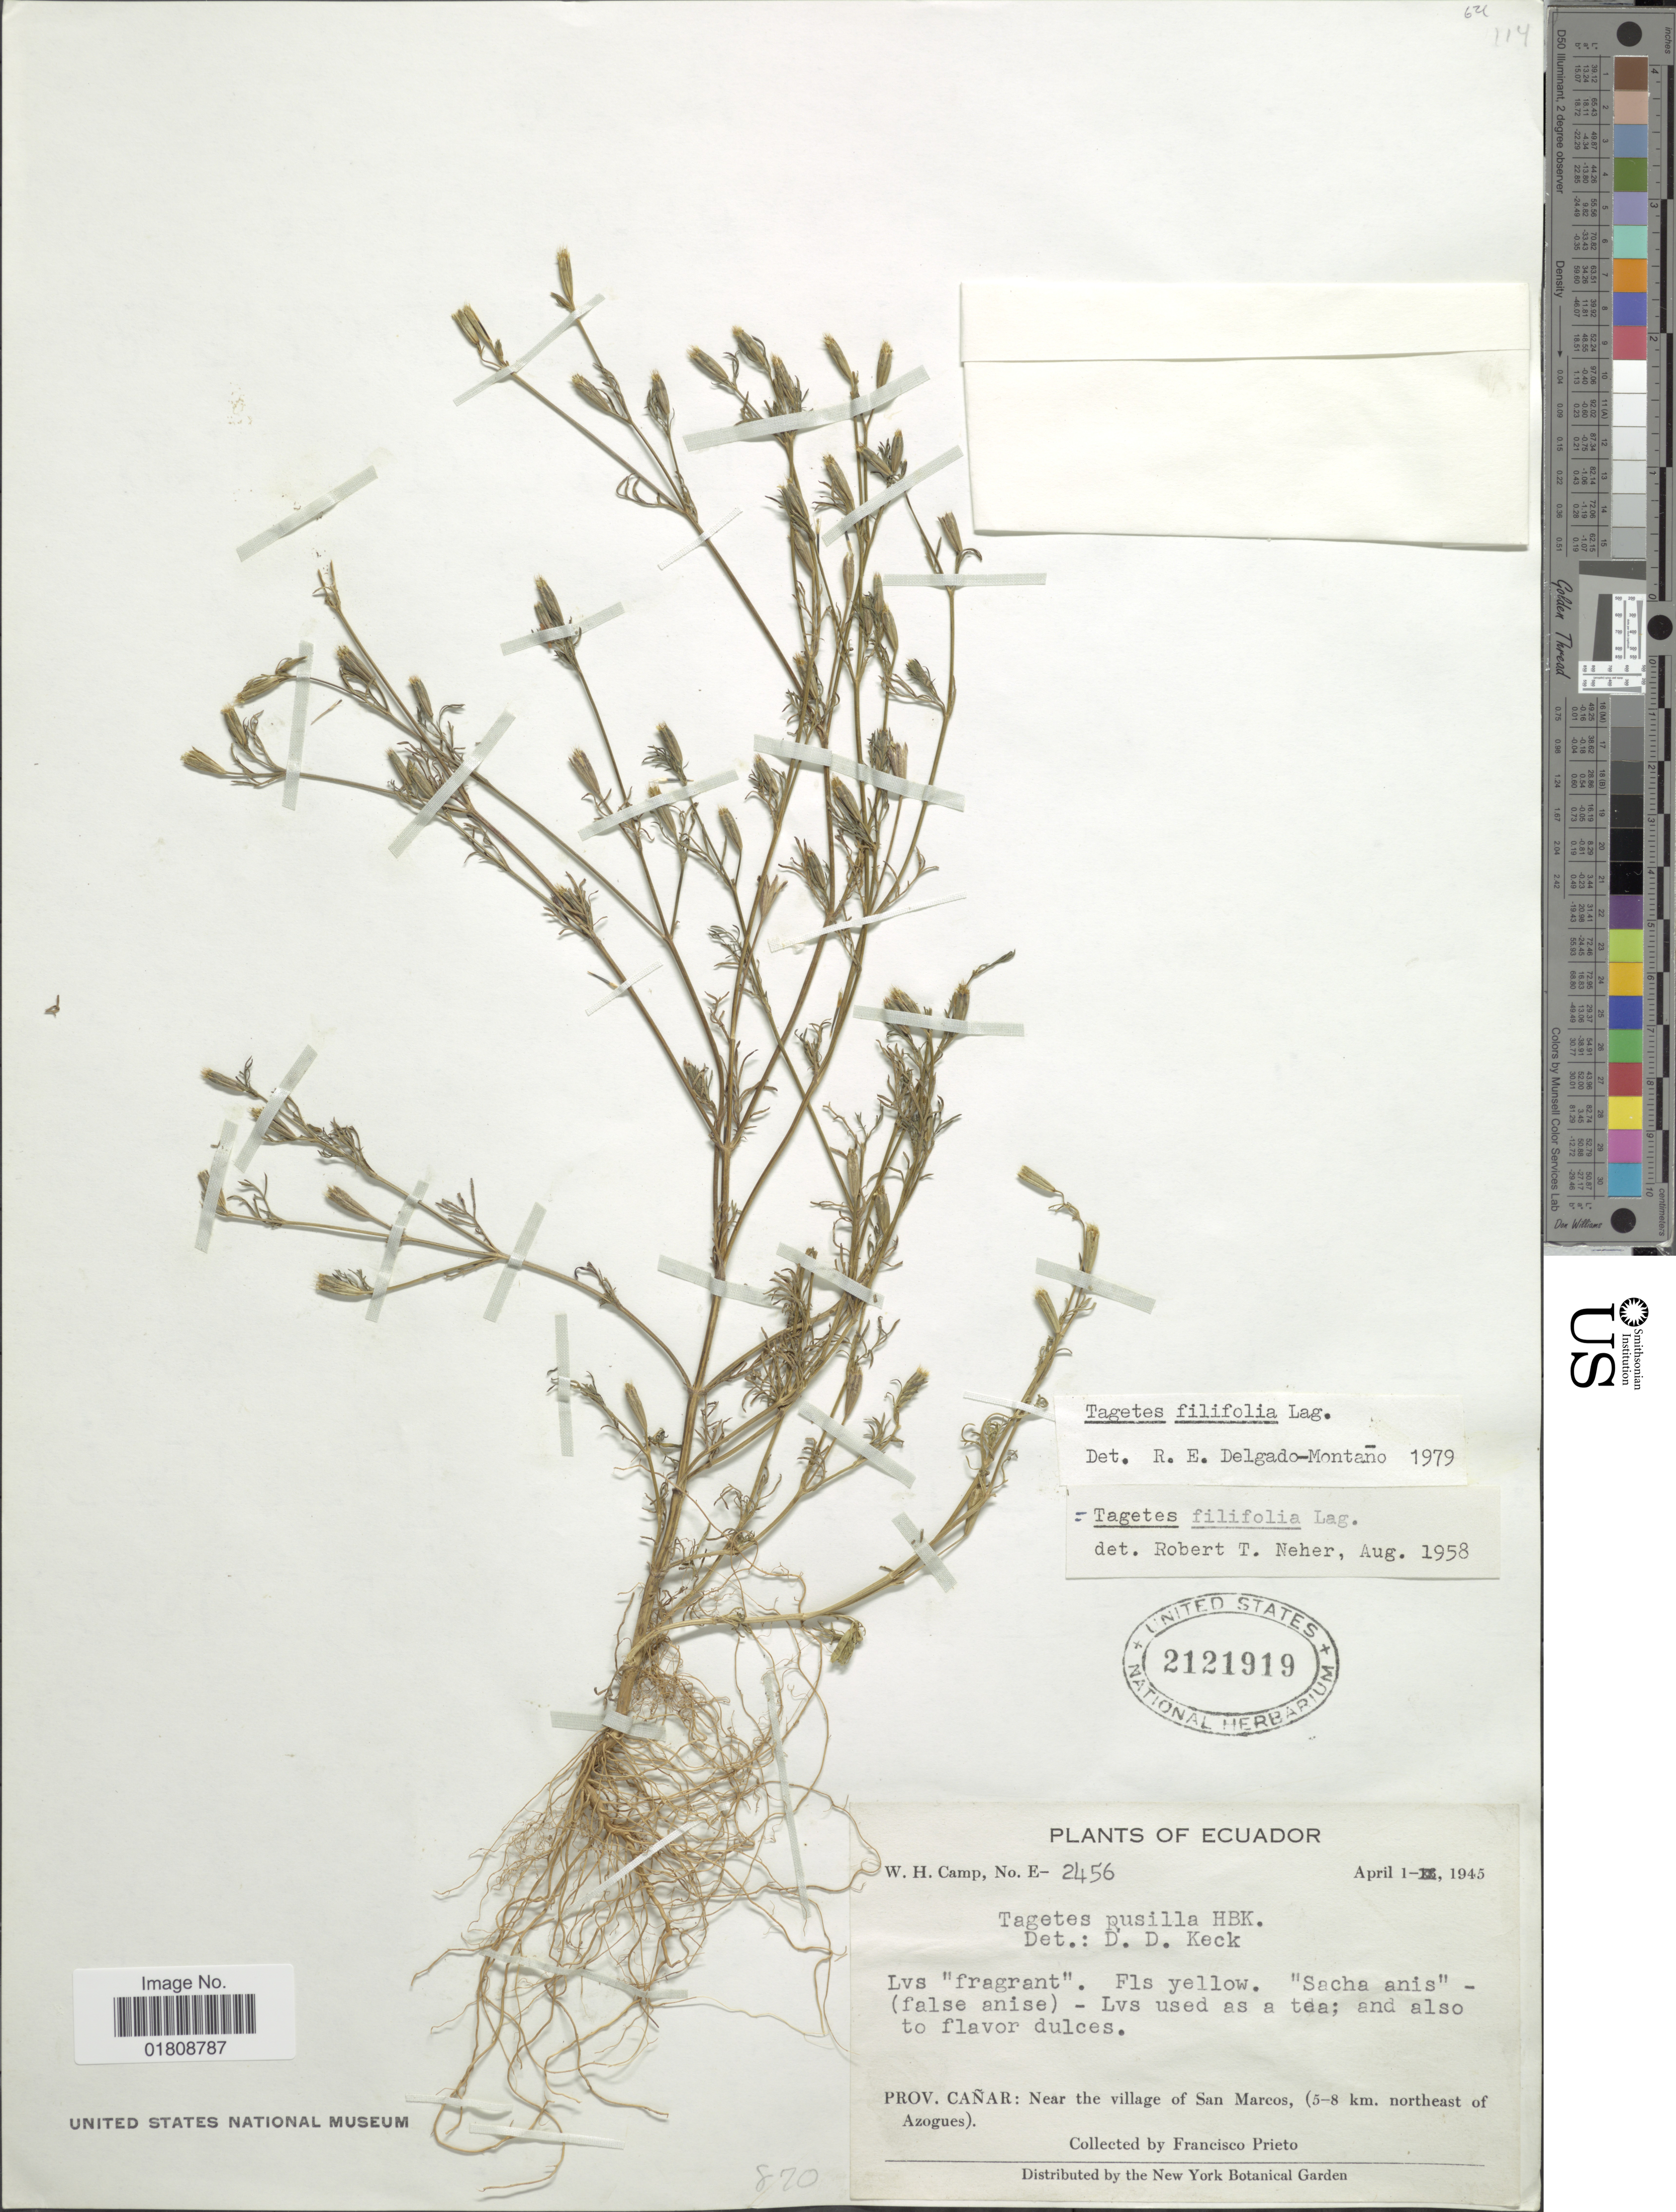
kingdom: Plantae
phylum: Tracheophyta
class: Magnoliopsida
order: Asterales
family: Asteraceae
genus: Tagetes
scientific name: Tagetes filifolia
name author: Lag.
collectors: F. Prieto & W. H. Camp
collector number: E-2456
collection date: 1945-04-01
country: Ecuador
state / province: Cañar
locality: Near the village of San Marcos (5-8 km northeast of Azogues)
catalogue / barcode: US 2121919